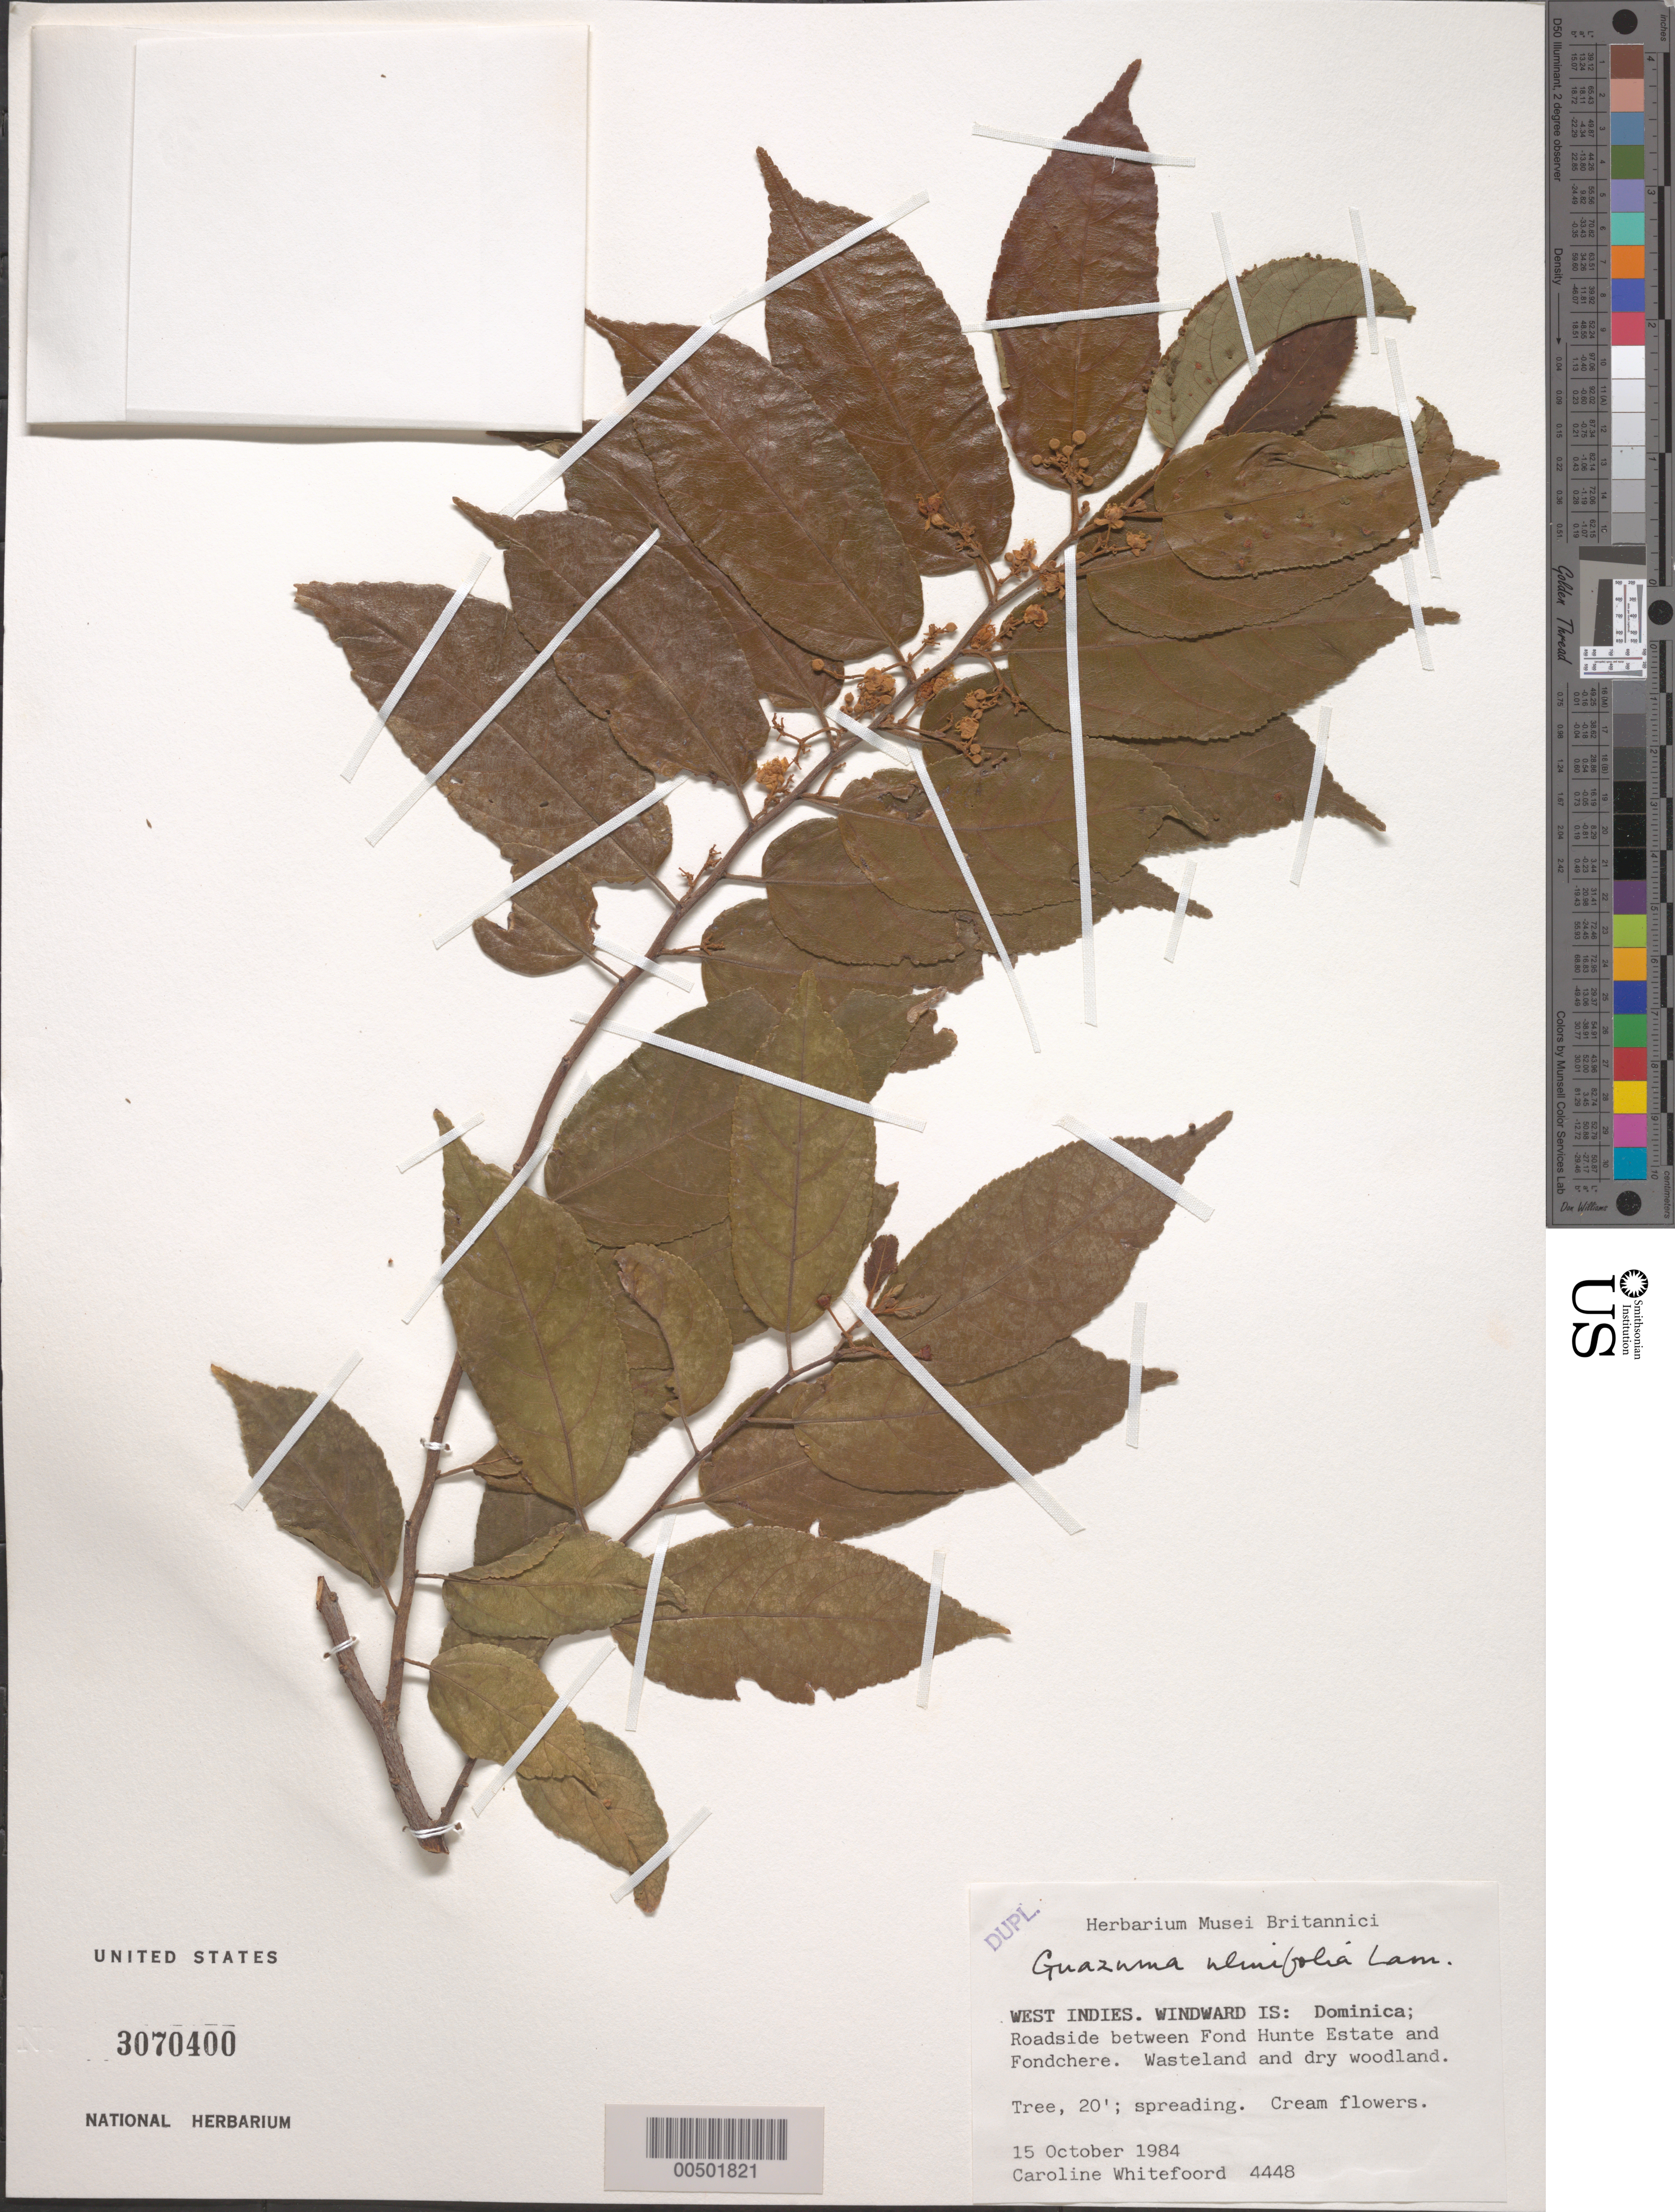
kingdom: Plantae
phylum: Tracheophyta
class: Magnoliopsida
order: Malvales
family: Malvaceae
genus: Guazuma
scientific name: Guazuma ulmifolia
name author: Lam.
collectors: C. Whitefoord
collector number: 4448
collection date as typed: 15 Oct 1984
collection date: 1984-10-15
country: Dominica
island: Dominica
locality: Roadside between Fond Hunte Estate and Fondchere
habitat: Wasteland and dry woodland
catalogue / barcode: US 3070400